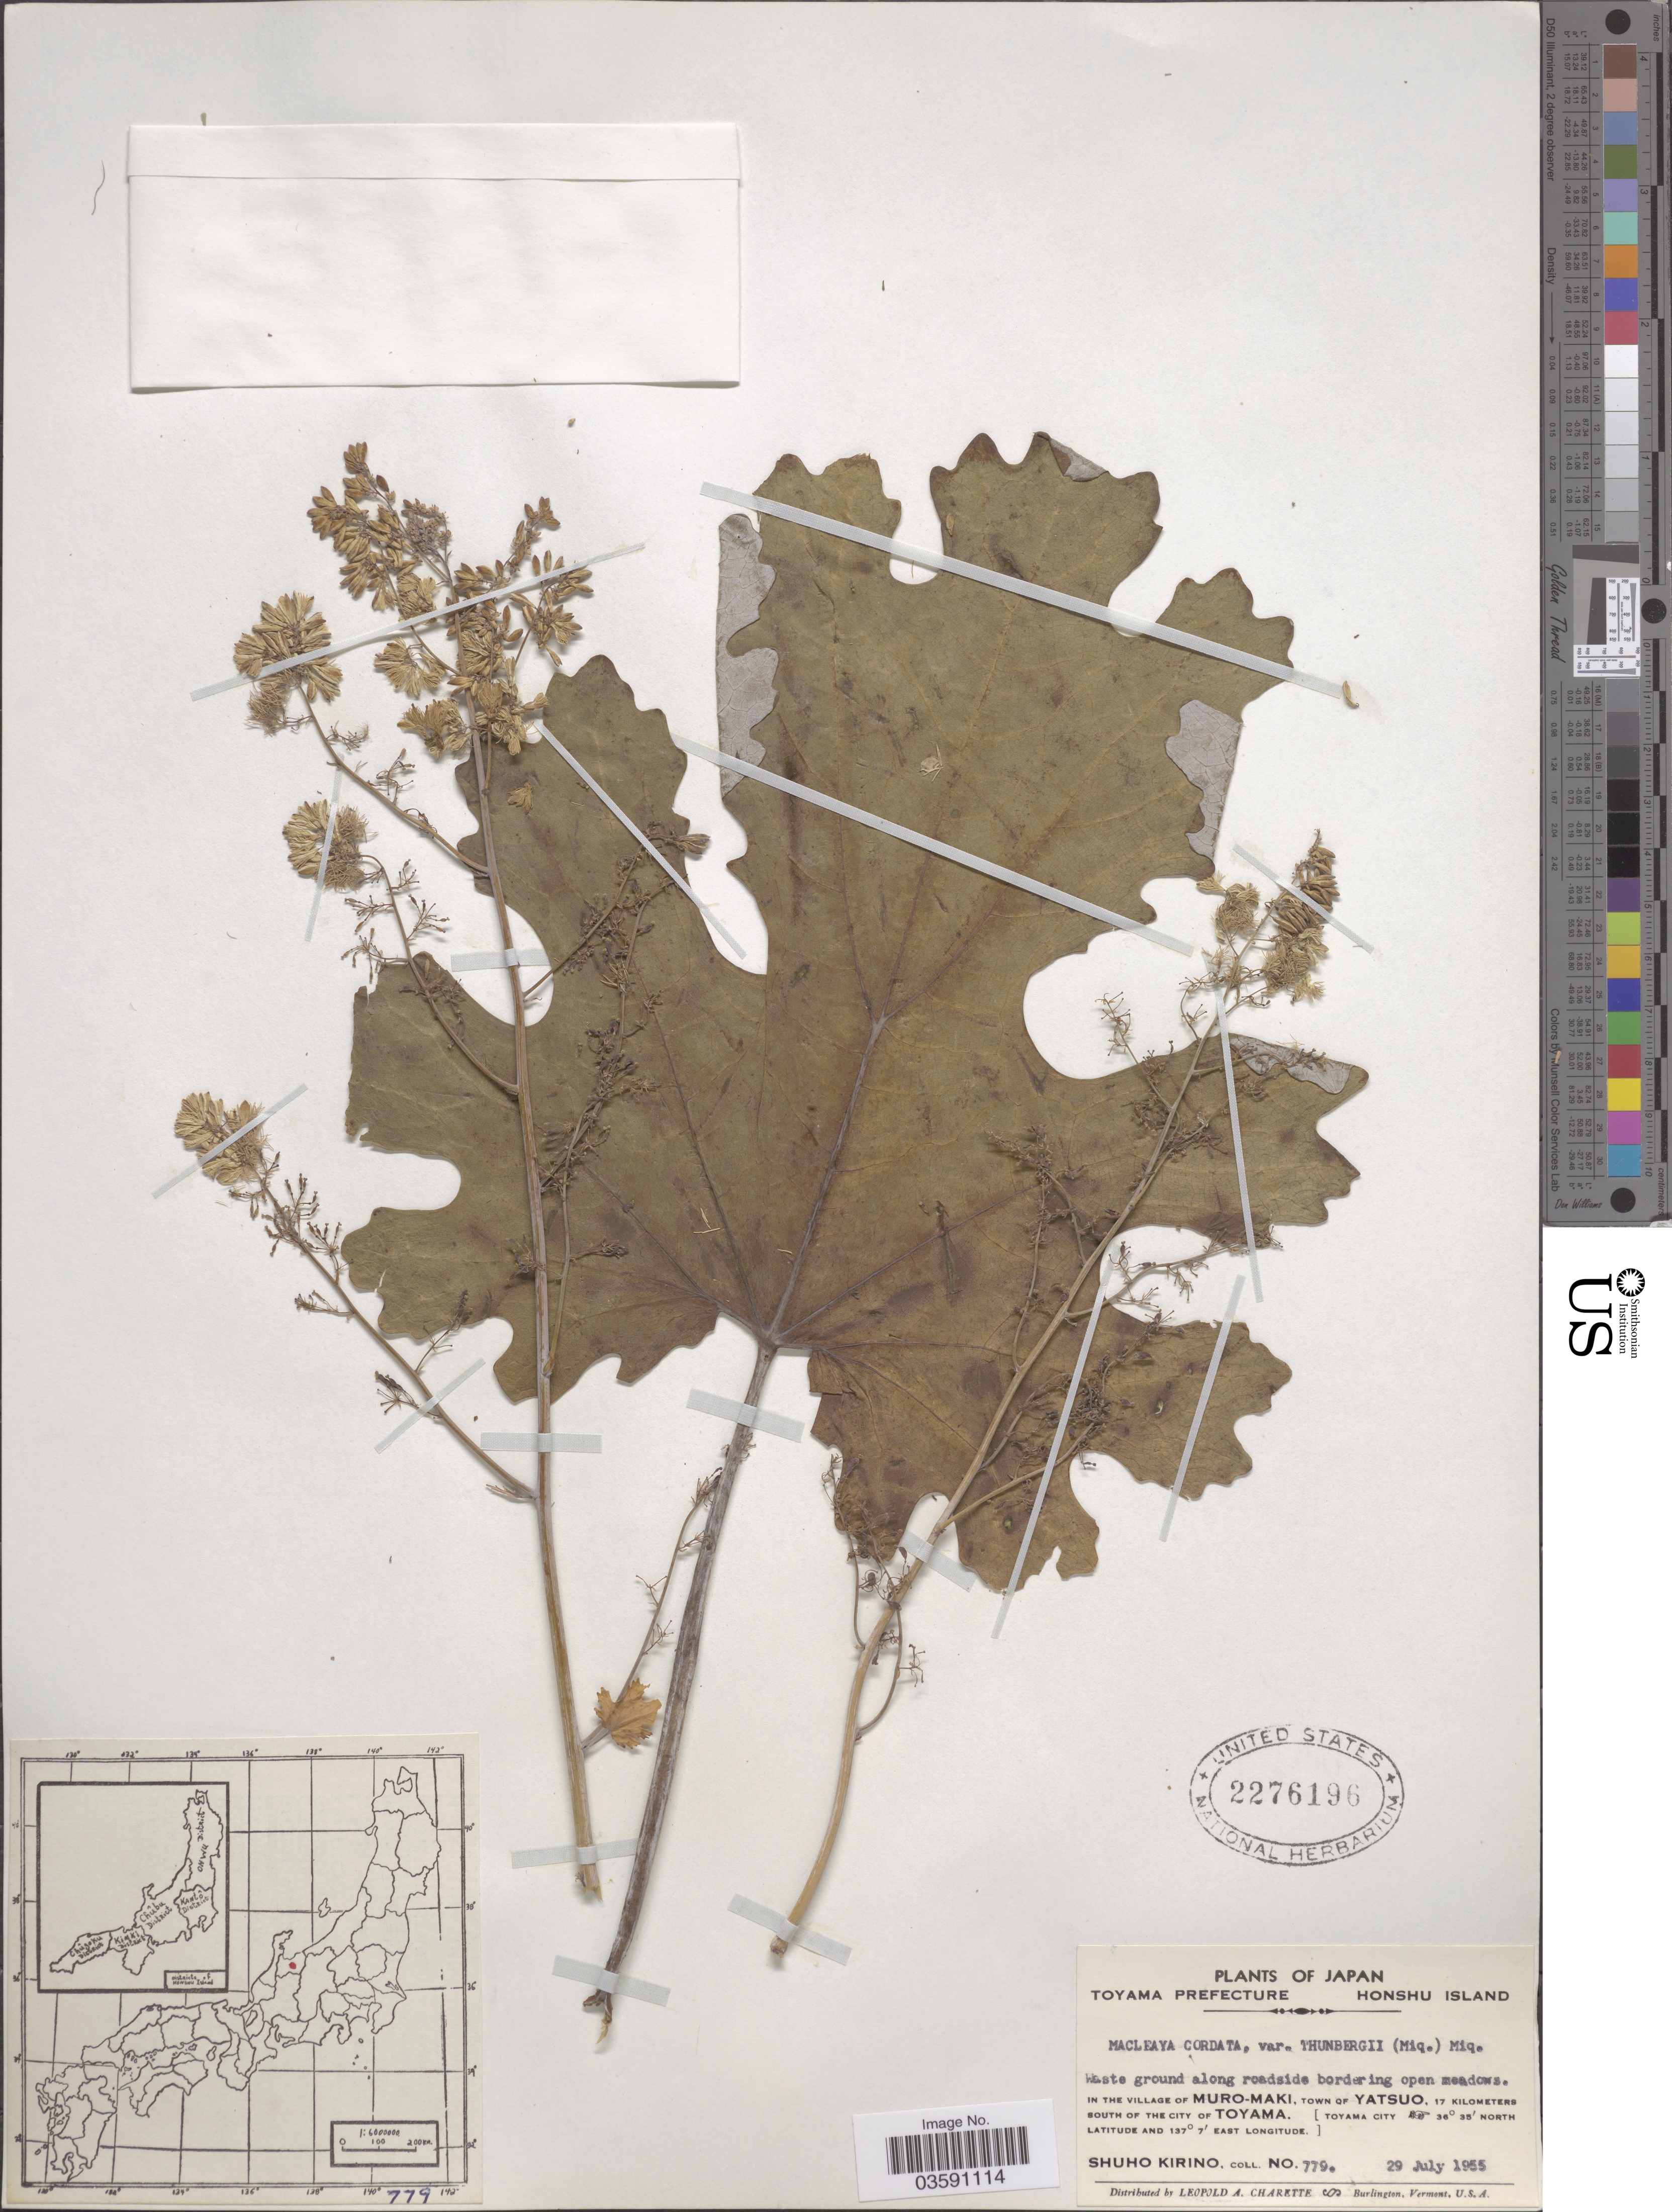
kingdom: Plantae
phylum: Tracheophyta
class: Magnoliopsida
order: Ranunculales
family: Papaveraceae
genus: Macleaya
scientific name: Macleaya cordata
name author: (Willd.) R. Br.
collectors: S. Kirino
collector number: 779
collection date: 1955-07-29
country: Japan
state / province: Toyama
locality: Toyama Prefecture. Honshu Island. Waste ground along roadside bordering open meadows. In the village of Muro-Maki, Town of Yatsuo, 17 Kilometers south of the city of Toyama.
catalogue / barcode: US 2276196